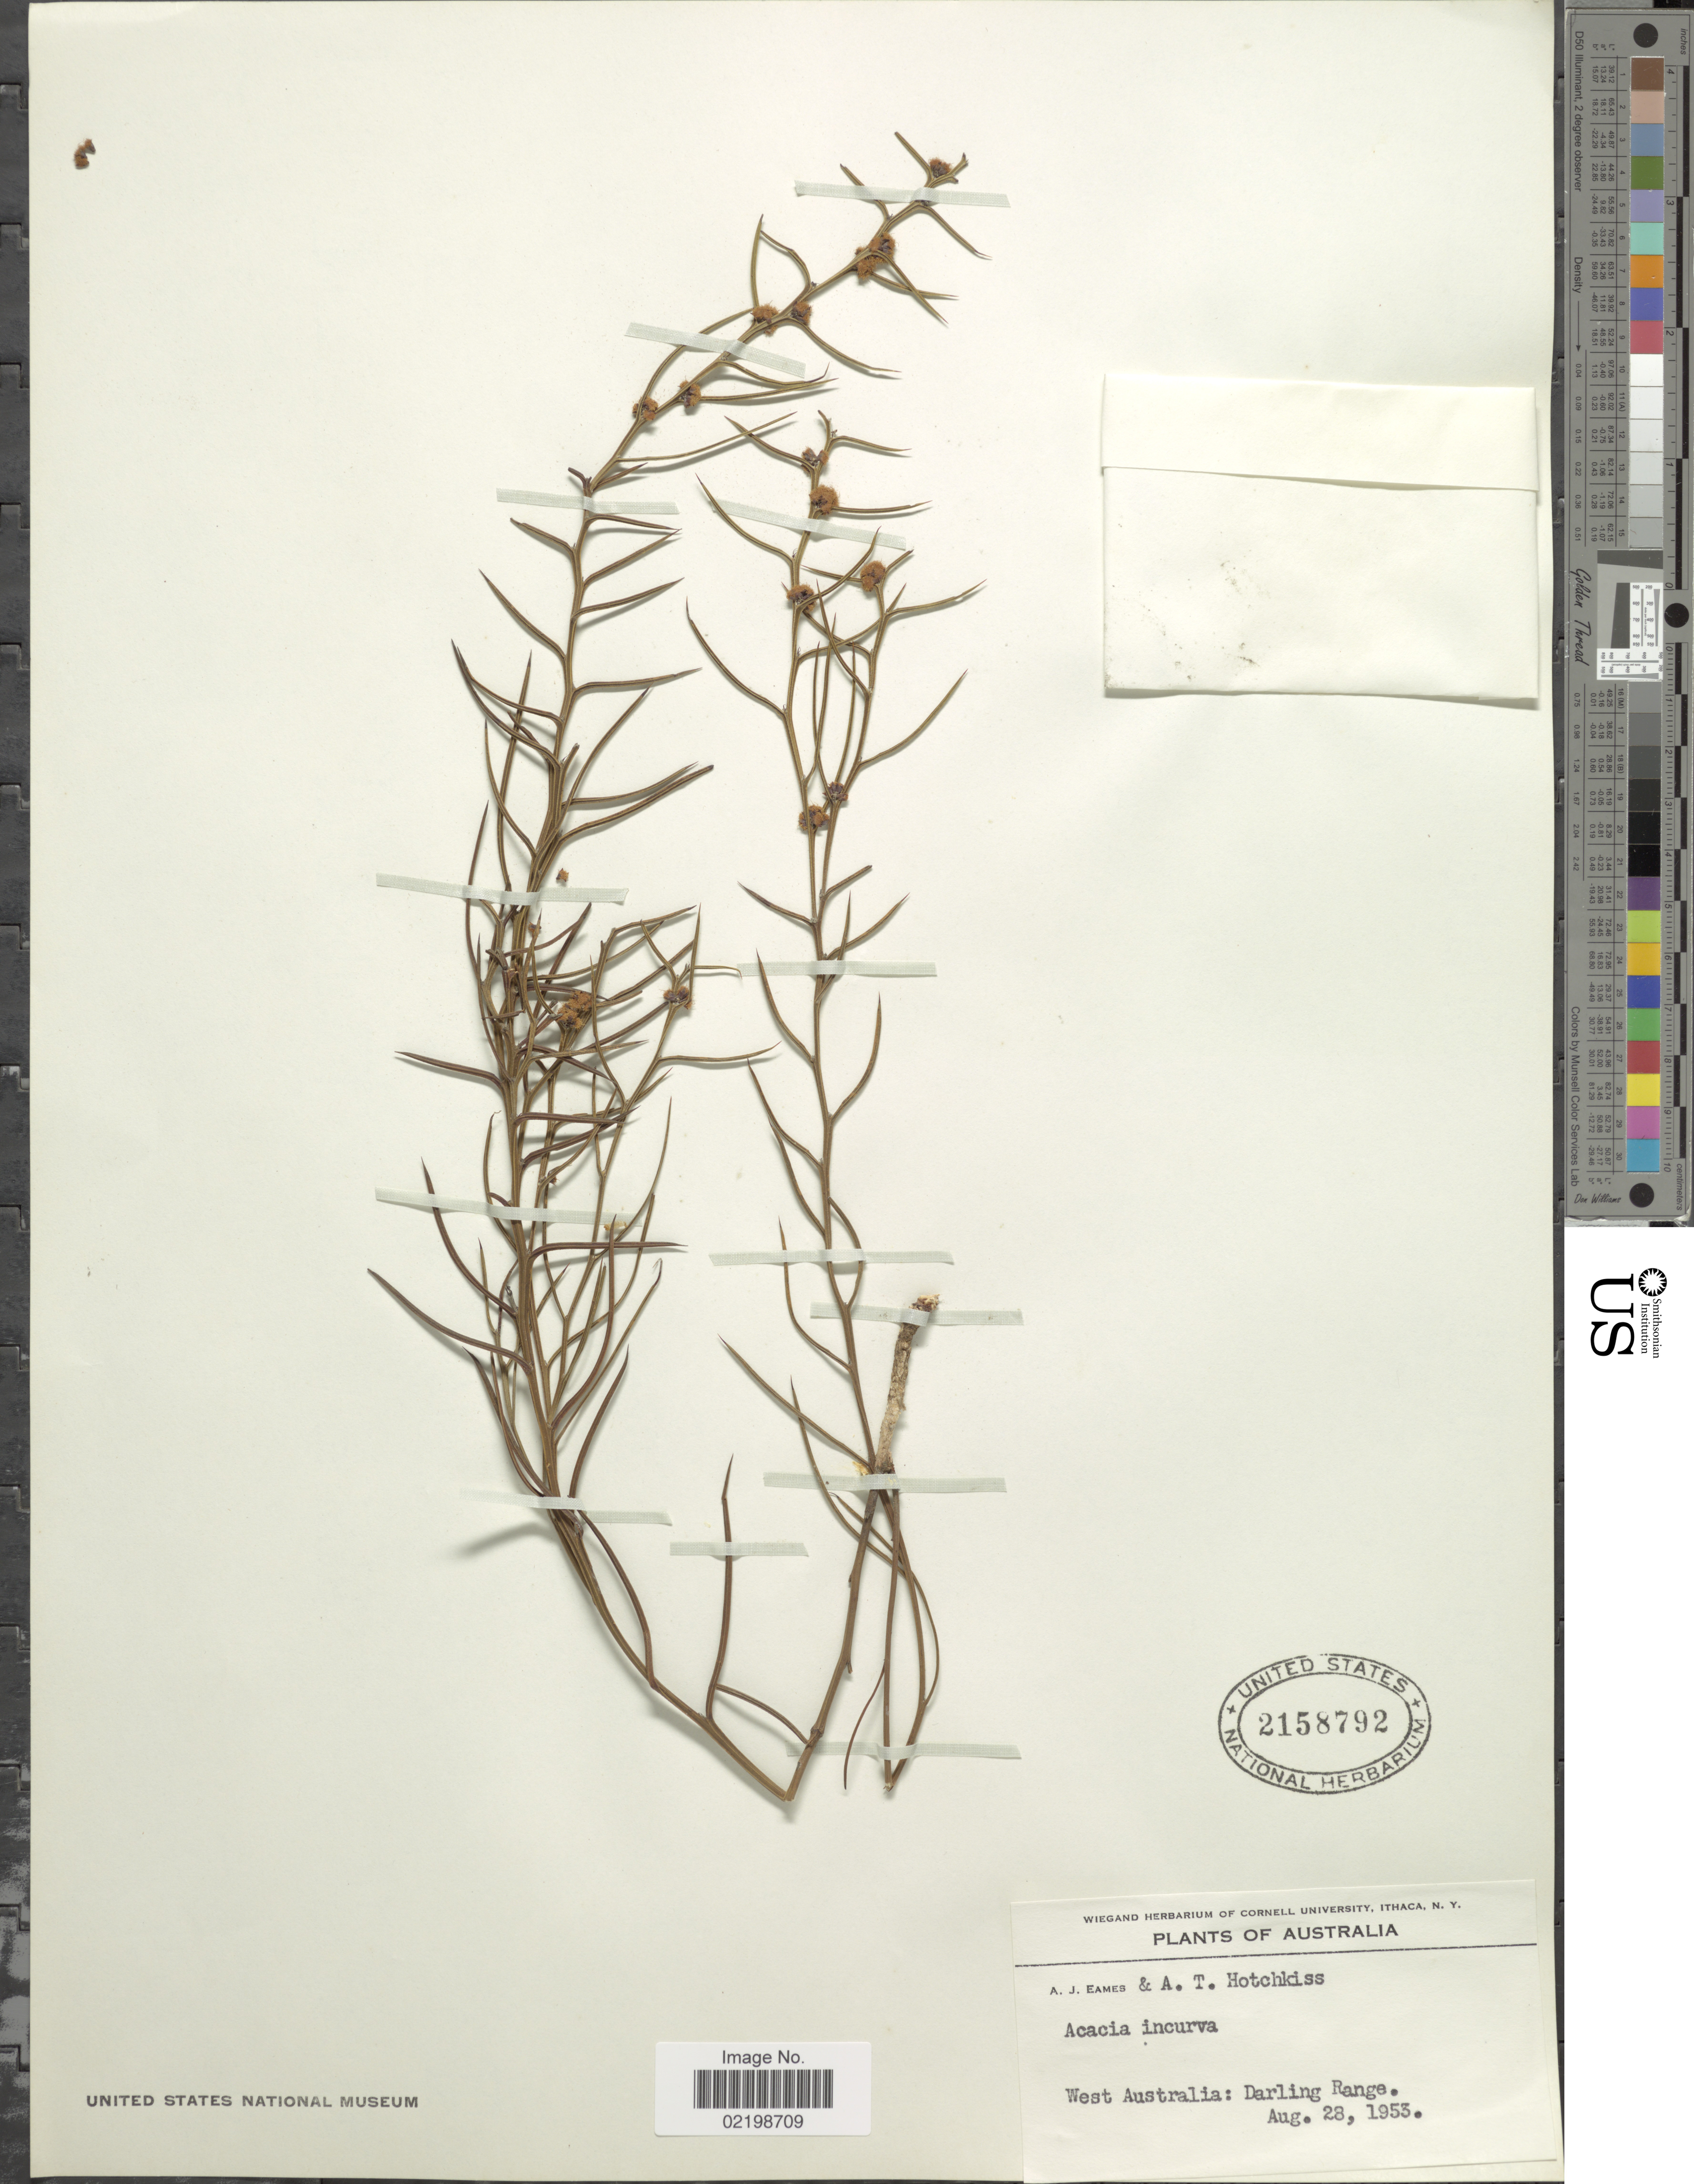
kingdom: Plantae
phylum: Tracheophyta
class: Magnoliopsida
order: Fabales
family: Fabaceae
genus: Acacia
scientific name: Acacia incurva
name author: Benth.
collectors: A. J. Eames & A. Hotchkiss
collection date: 1953-08-28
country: Australia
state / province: Western Australia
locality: West Australia: Darling Range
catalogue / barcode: US 2158792